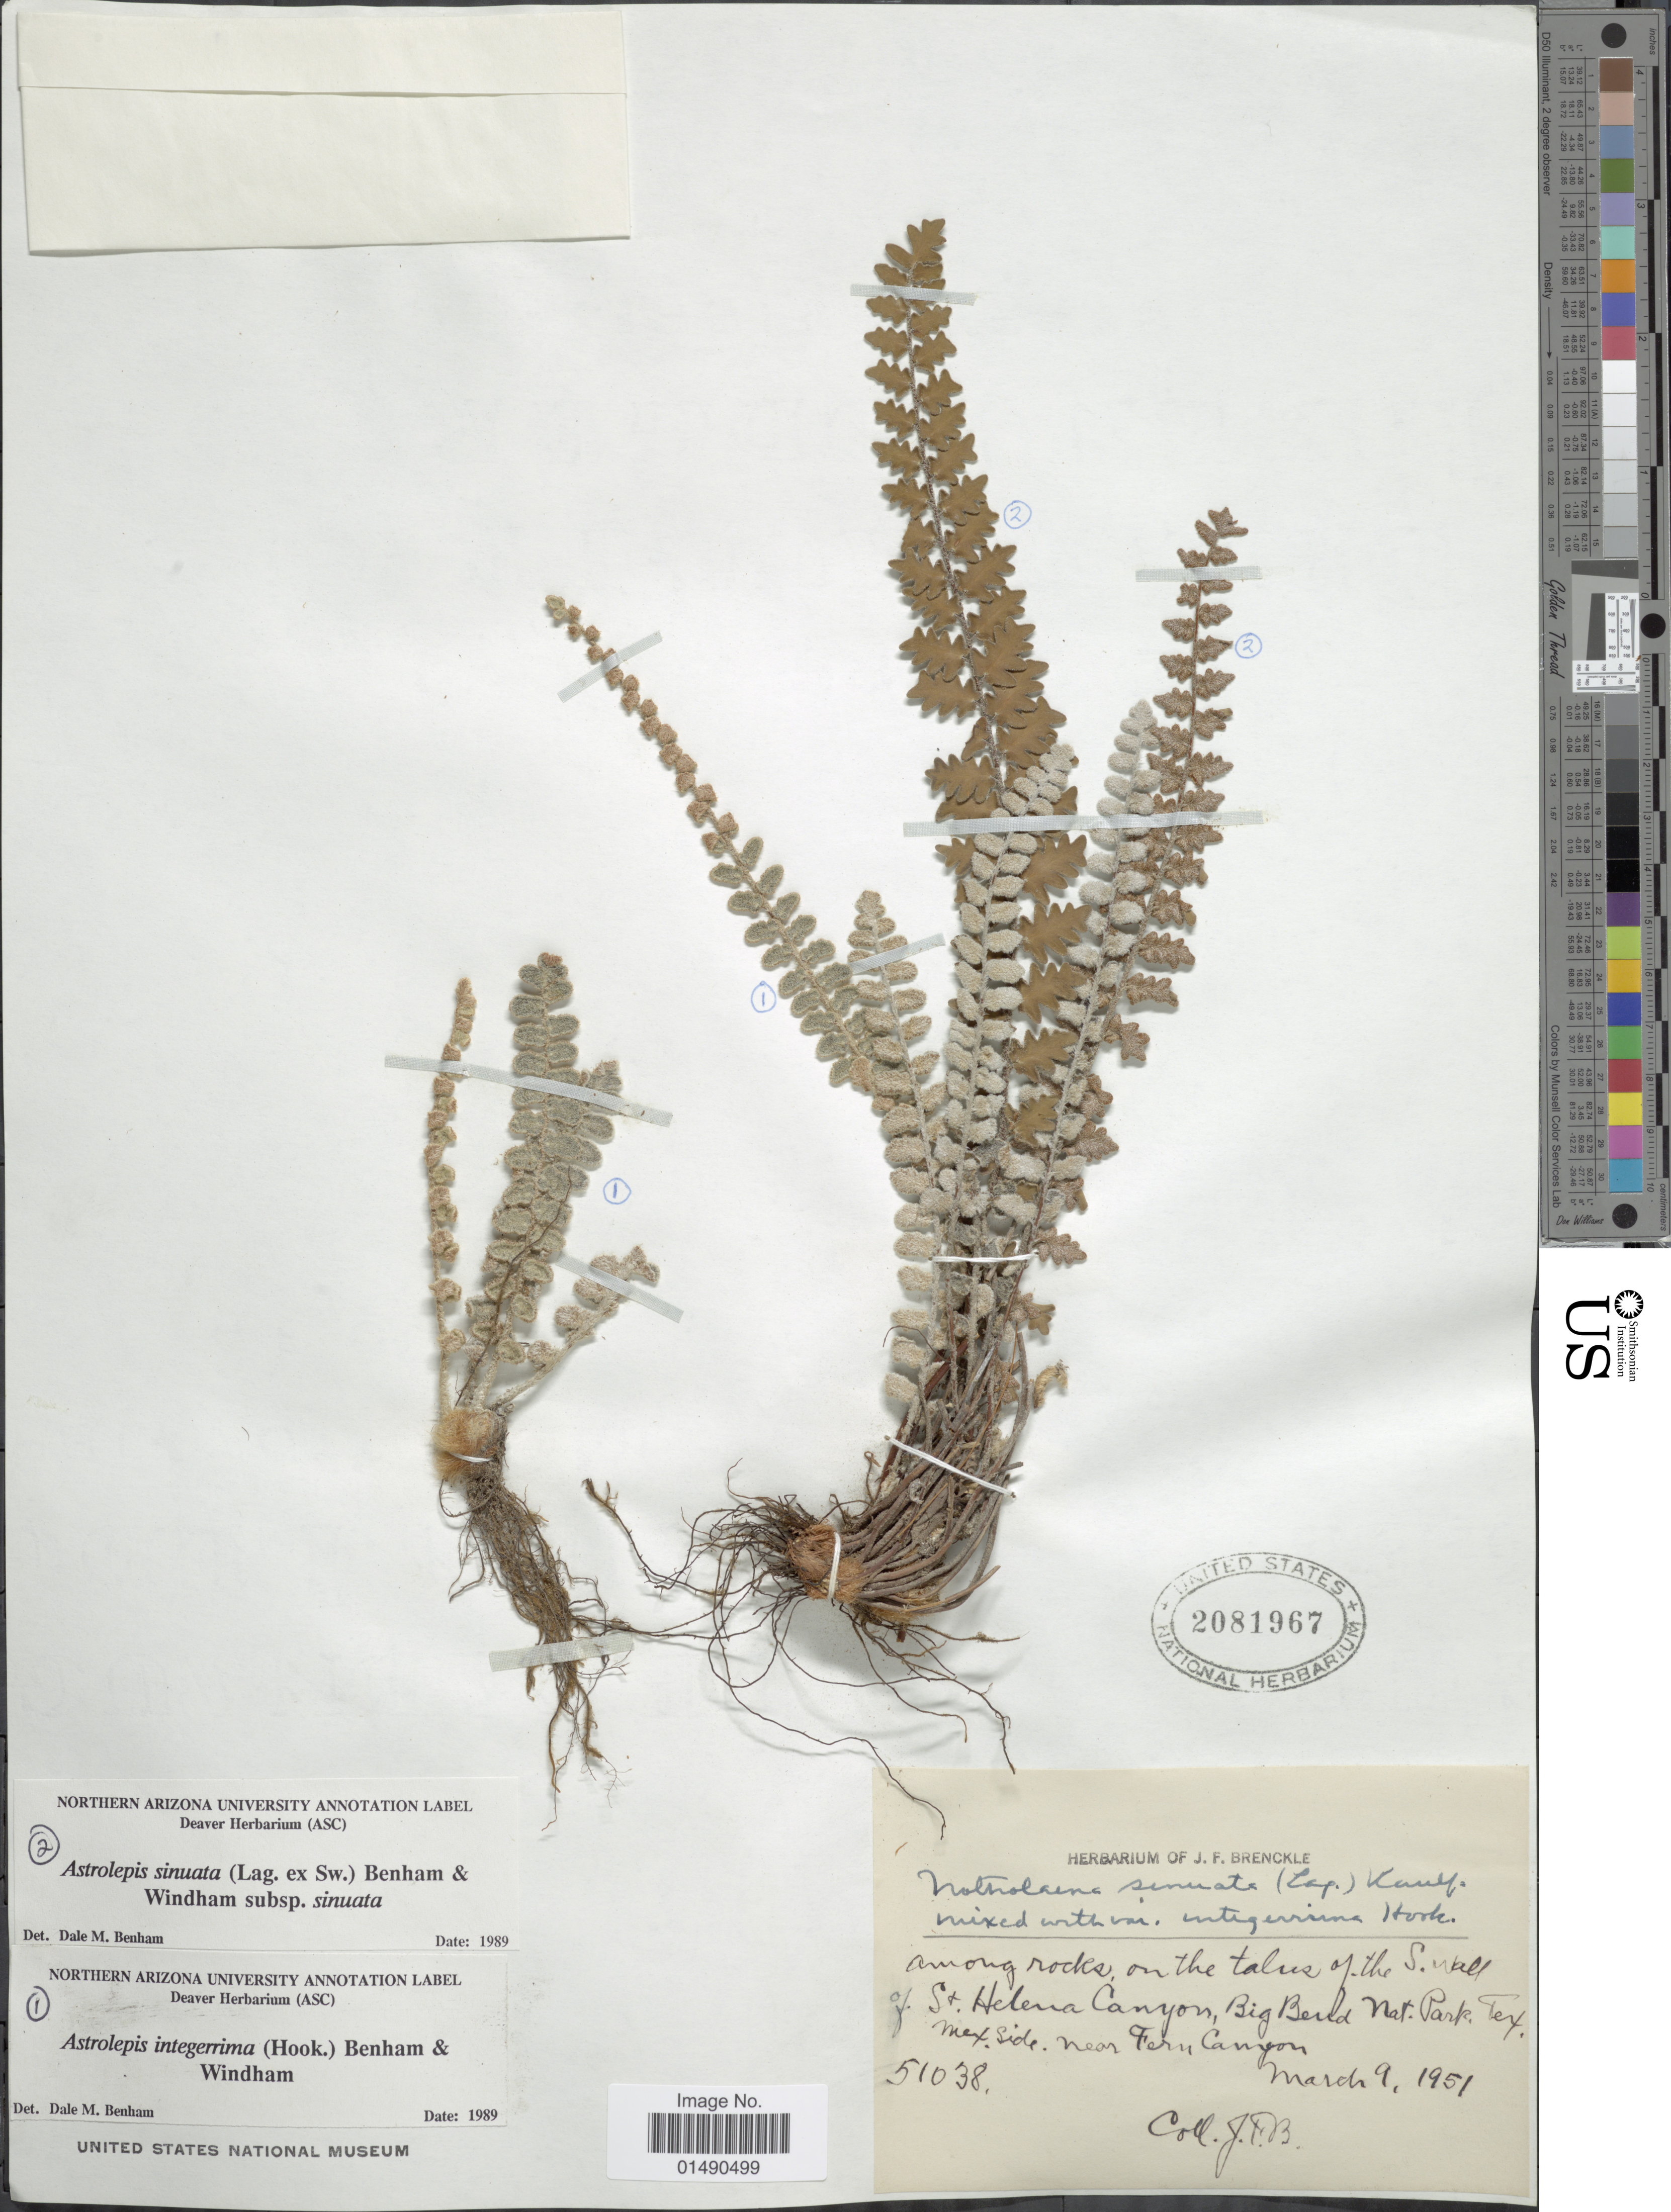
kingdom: Plantae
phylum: Tracheophyta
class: Polypodiopsida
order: Polypodiales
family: Pteridaceae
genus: Astrolepis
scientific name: Astrolepis sinuata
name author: (Lag. ex Sw.) D.M. Benham & Windham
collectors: J. Brenckle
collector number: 51038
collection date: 1951-03-09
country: Mexico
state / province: Chihuahua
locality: Among rocks, on the Talus of the S. wall of St. Helena Canyon, Big Bend Nat. Park. Tex. Mex side, near Fern Canyon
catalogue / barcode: US 2081967